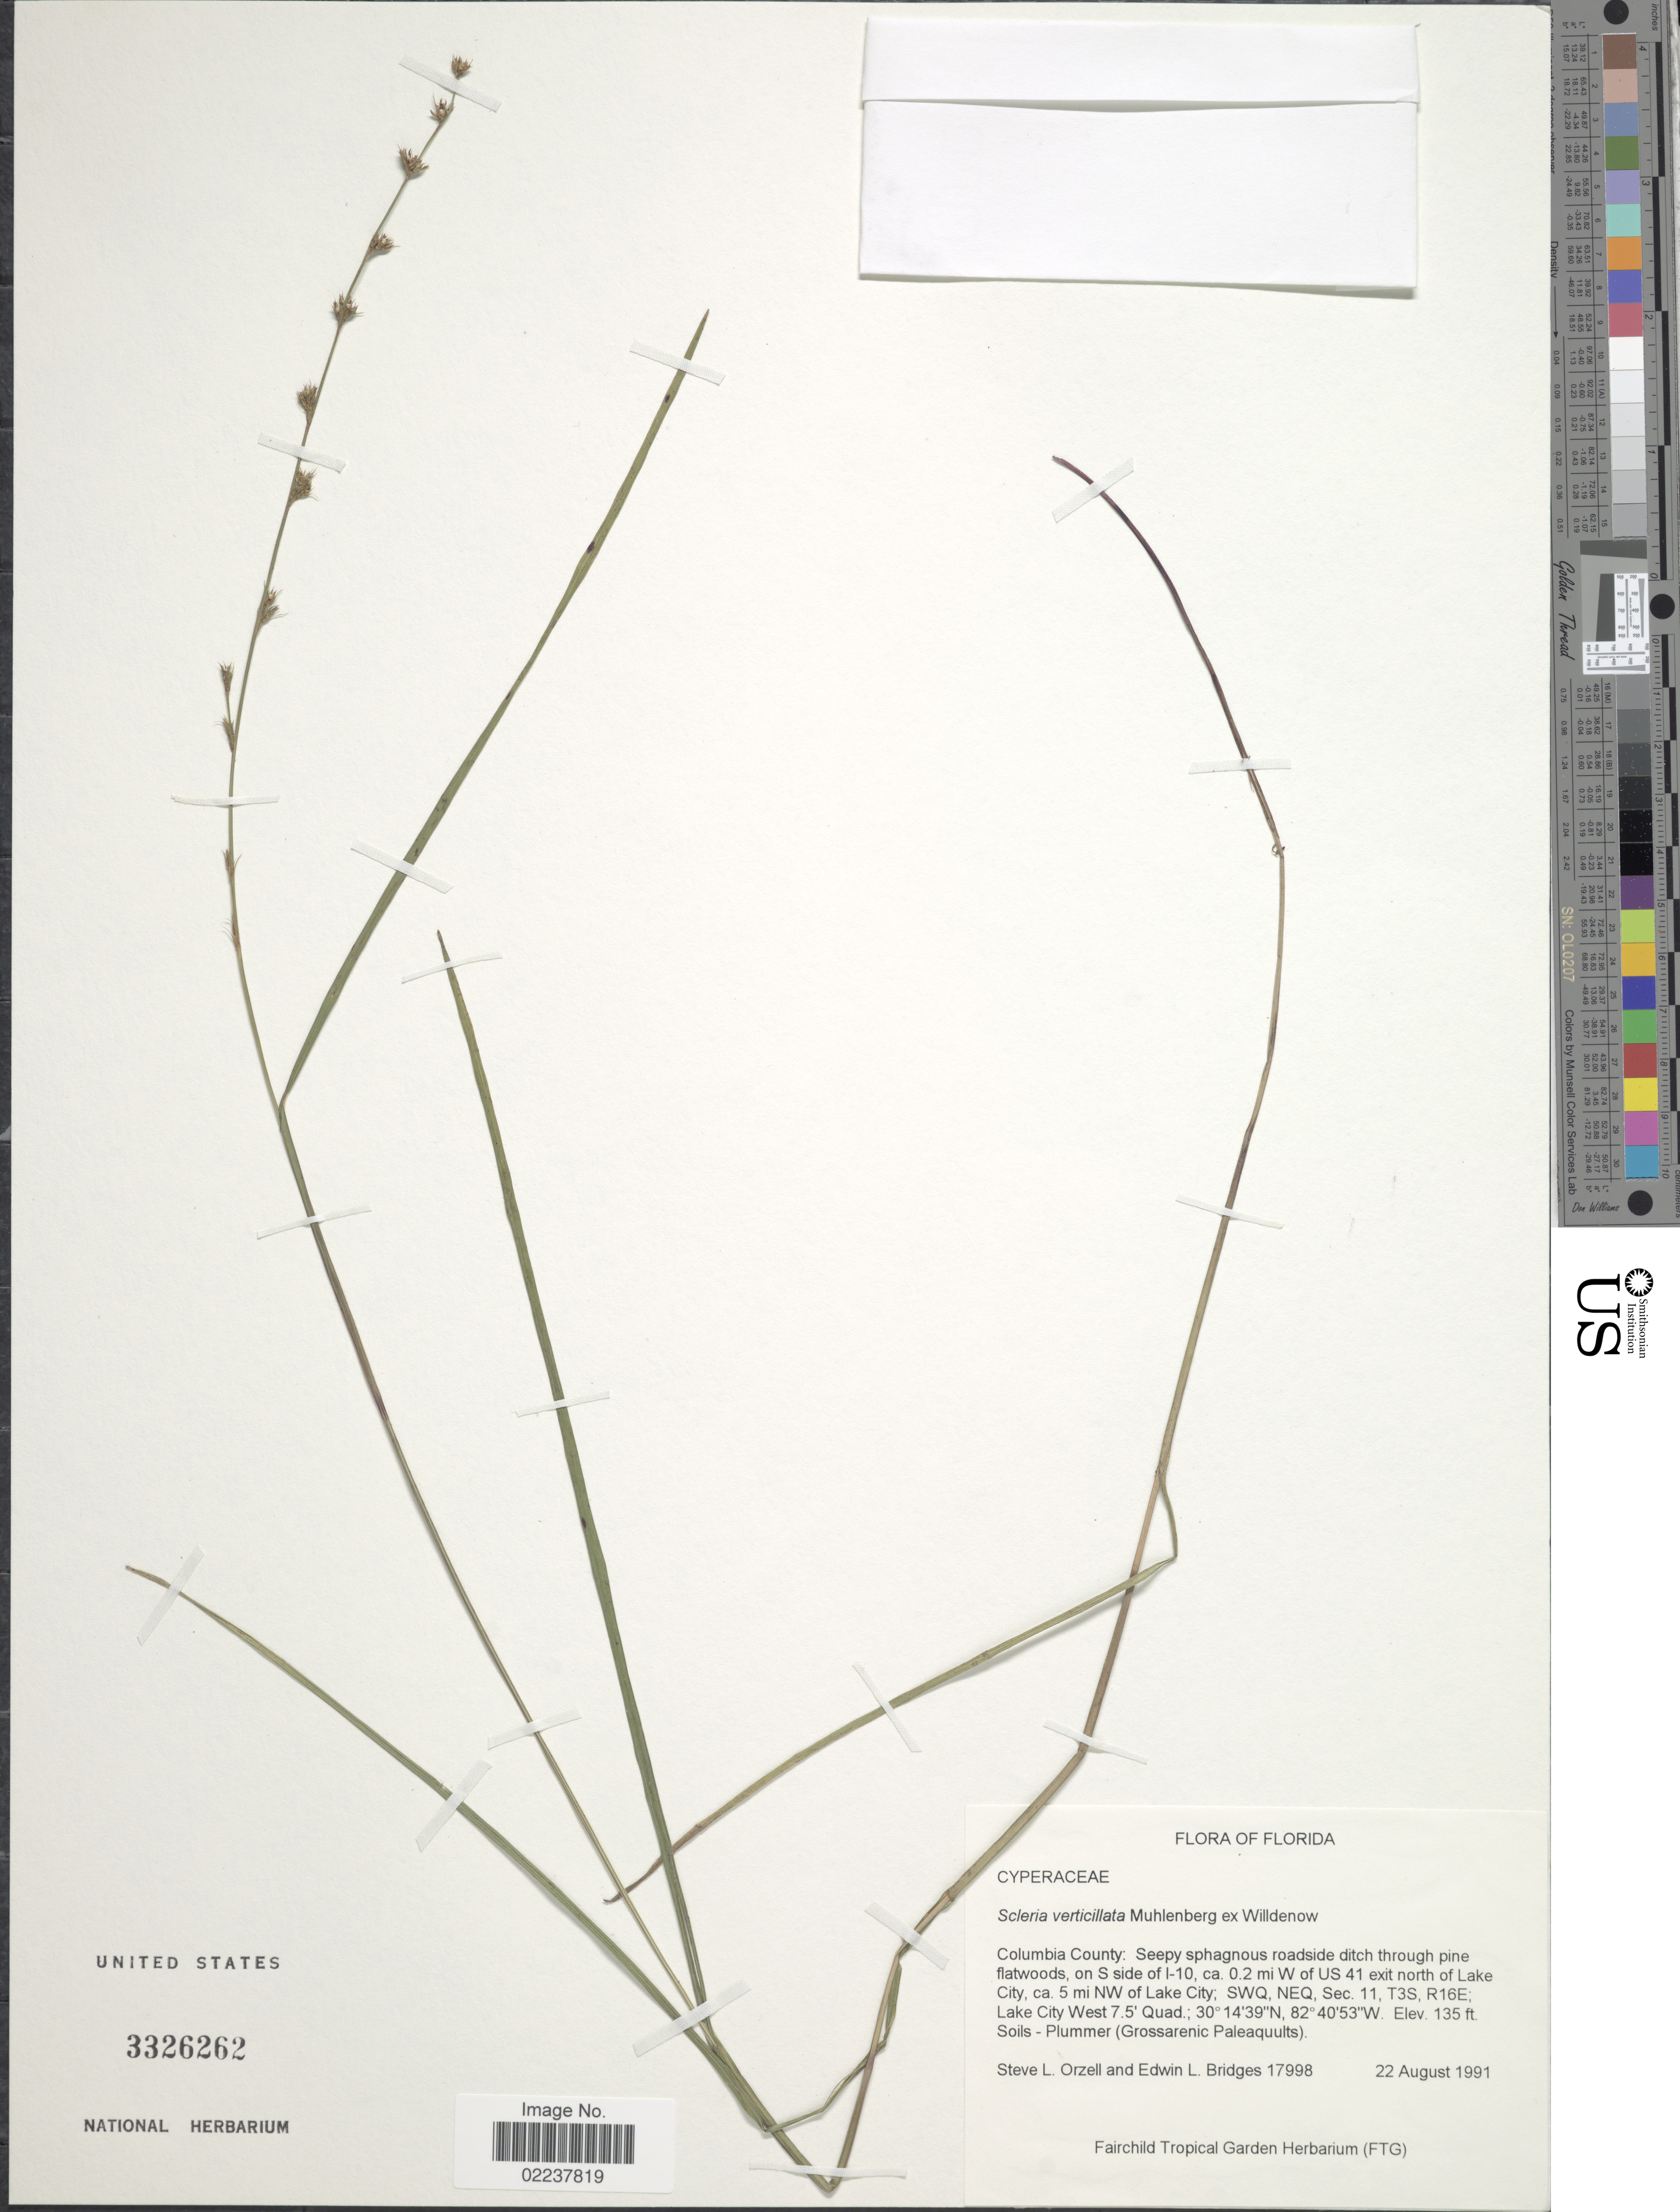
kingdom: Plantae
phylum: Tracheophyta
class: Liliopsida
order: Poales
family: Cyperaceae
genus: Scleria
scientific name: Scleria verticillata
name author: Muhl. ex Willd.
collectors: S. Orzell & E. Bridges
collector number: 17998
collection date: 1991-08-22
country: United States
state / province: Florida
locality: Columbia County: on S side of I-10, ca. 0.2 mi W of US 41 exit north of Lake City, ca. 5 mi NW of Lake City; SWQm NEQ, Sec11, T3S, R16E; Lake City West 7.5' Quad;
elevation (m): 41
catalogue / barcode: US 3326262